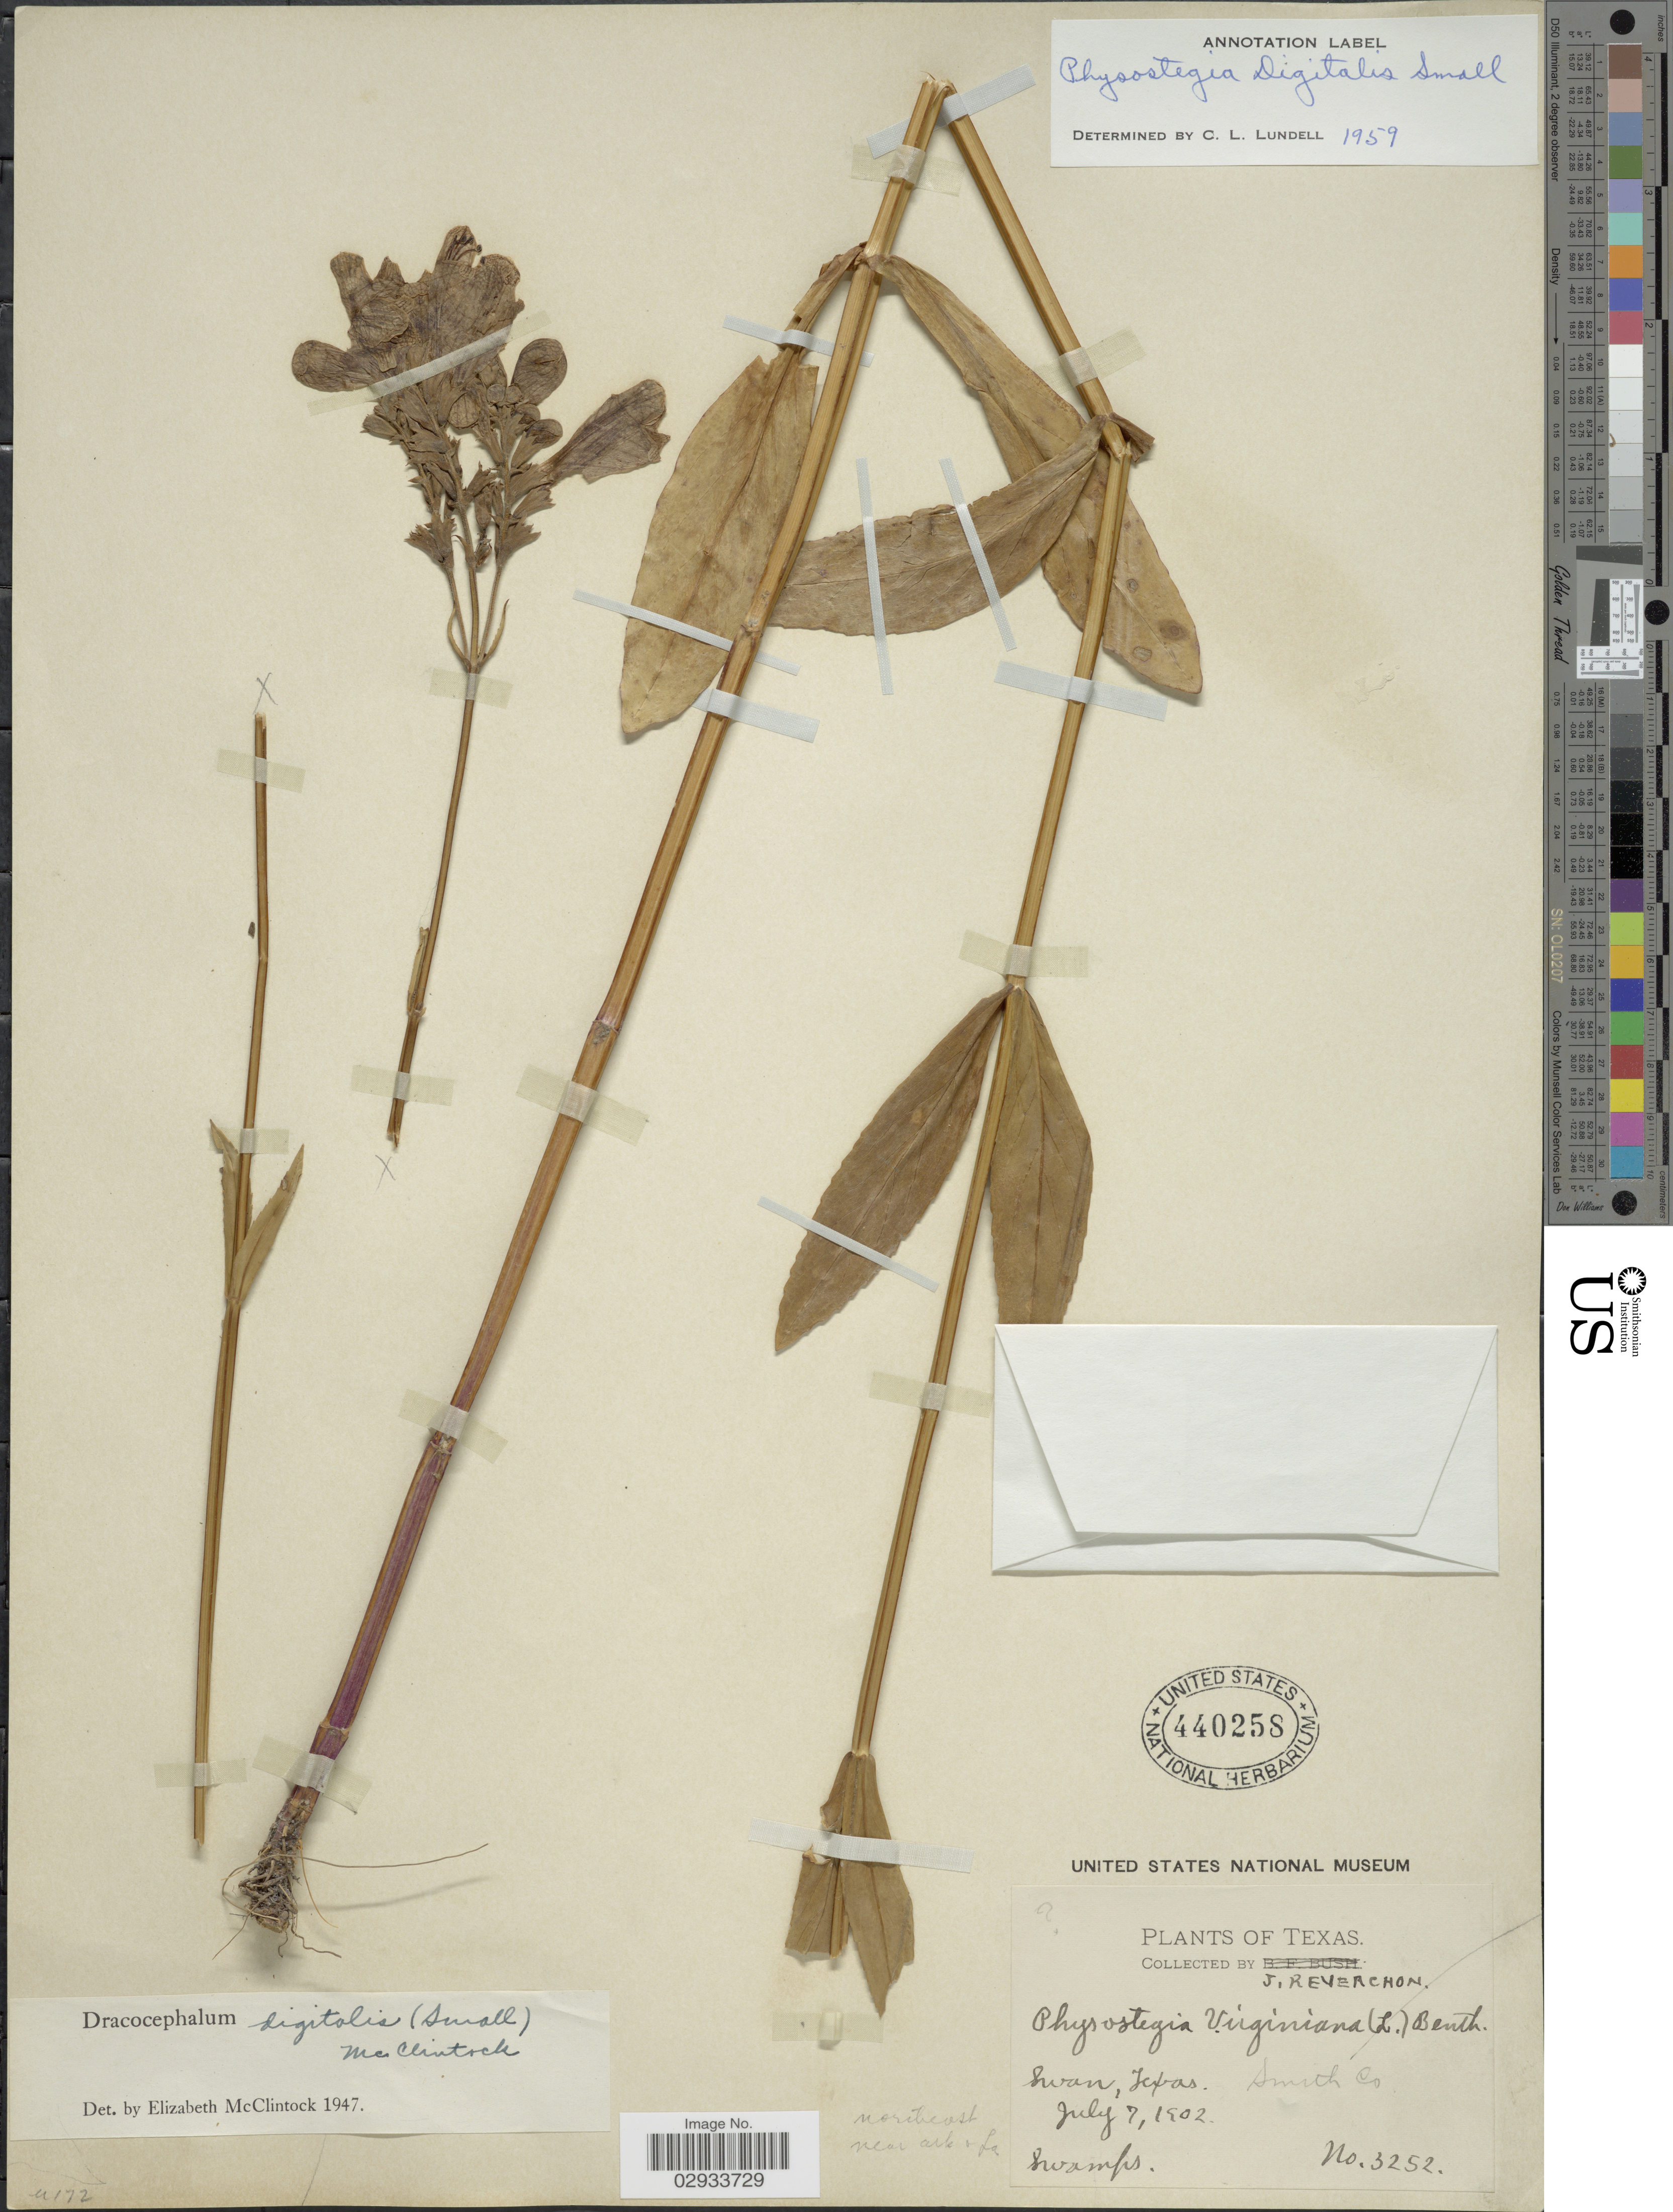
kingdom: Plantae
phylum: Tracheophyta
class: Magnoliopsida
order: Lamiales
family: Lamiaceae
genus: Physostegia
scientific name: Physostegia digitalis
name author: Small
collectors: J. Reverchon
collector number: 3252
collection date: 1902-07-07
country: United States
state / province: Texas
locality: Swan, Texas, Smith Co., northeast near ark & la.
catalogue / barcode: US 440258